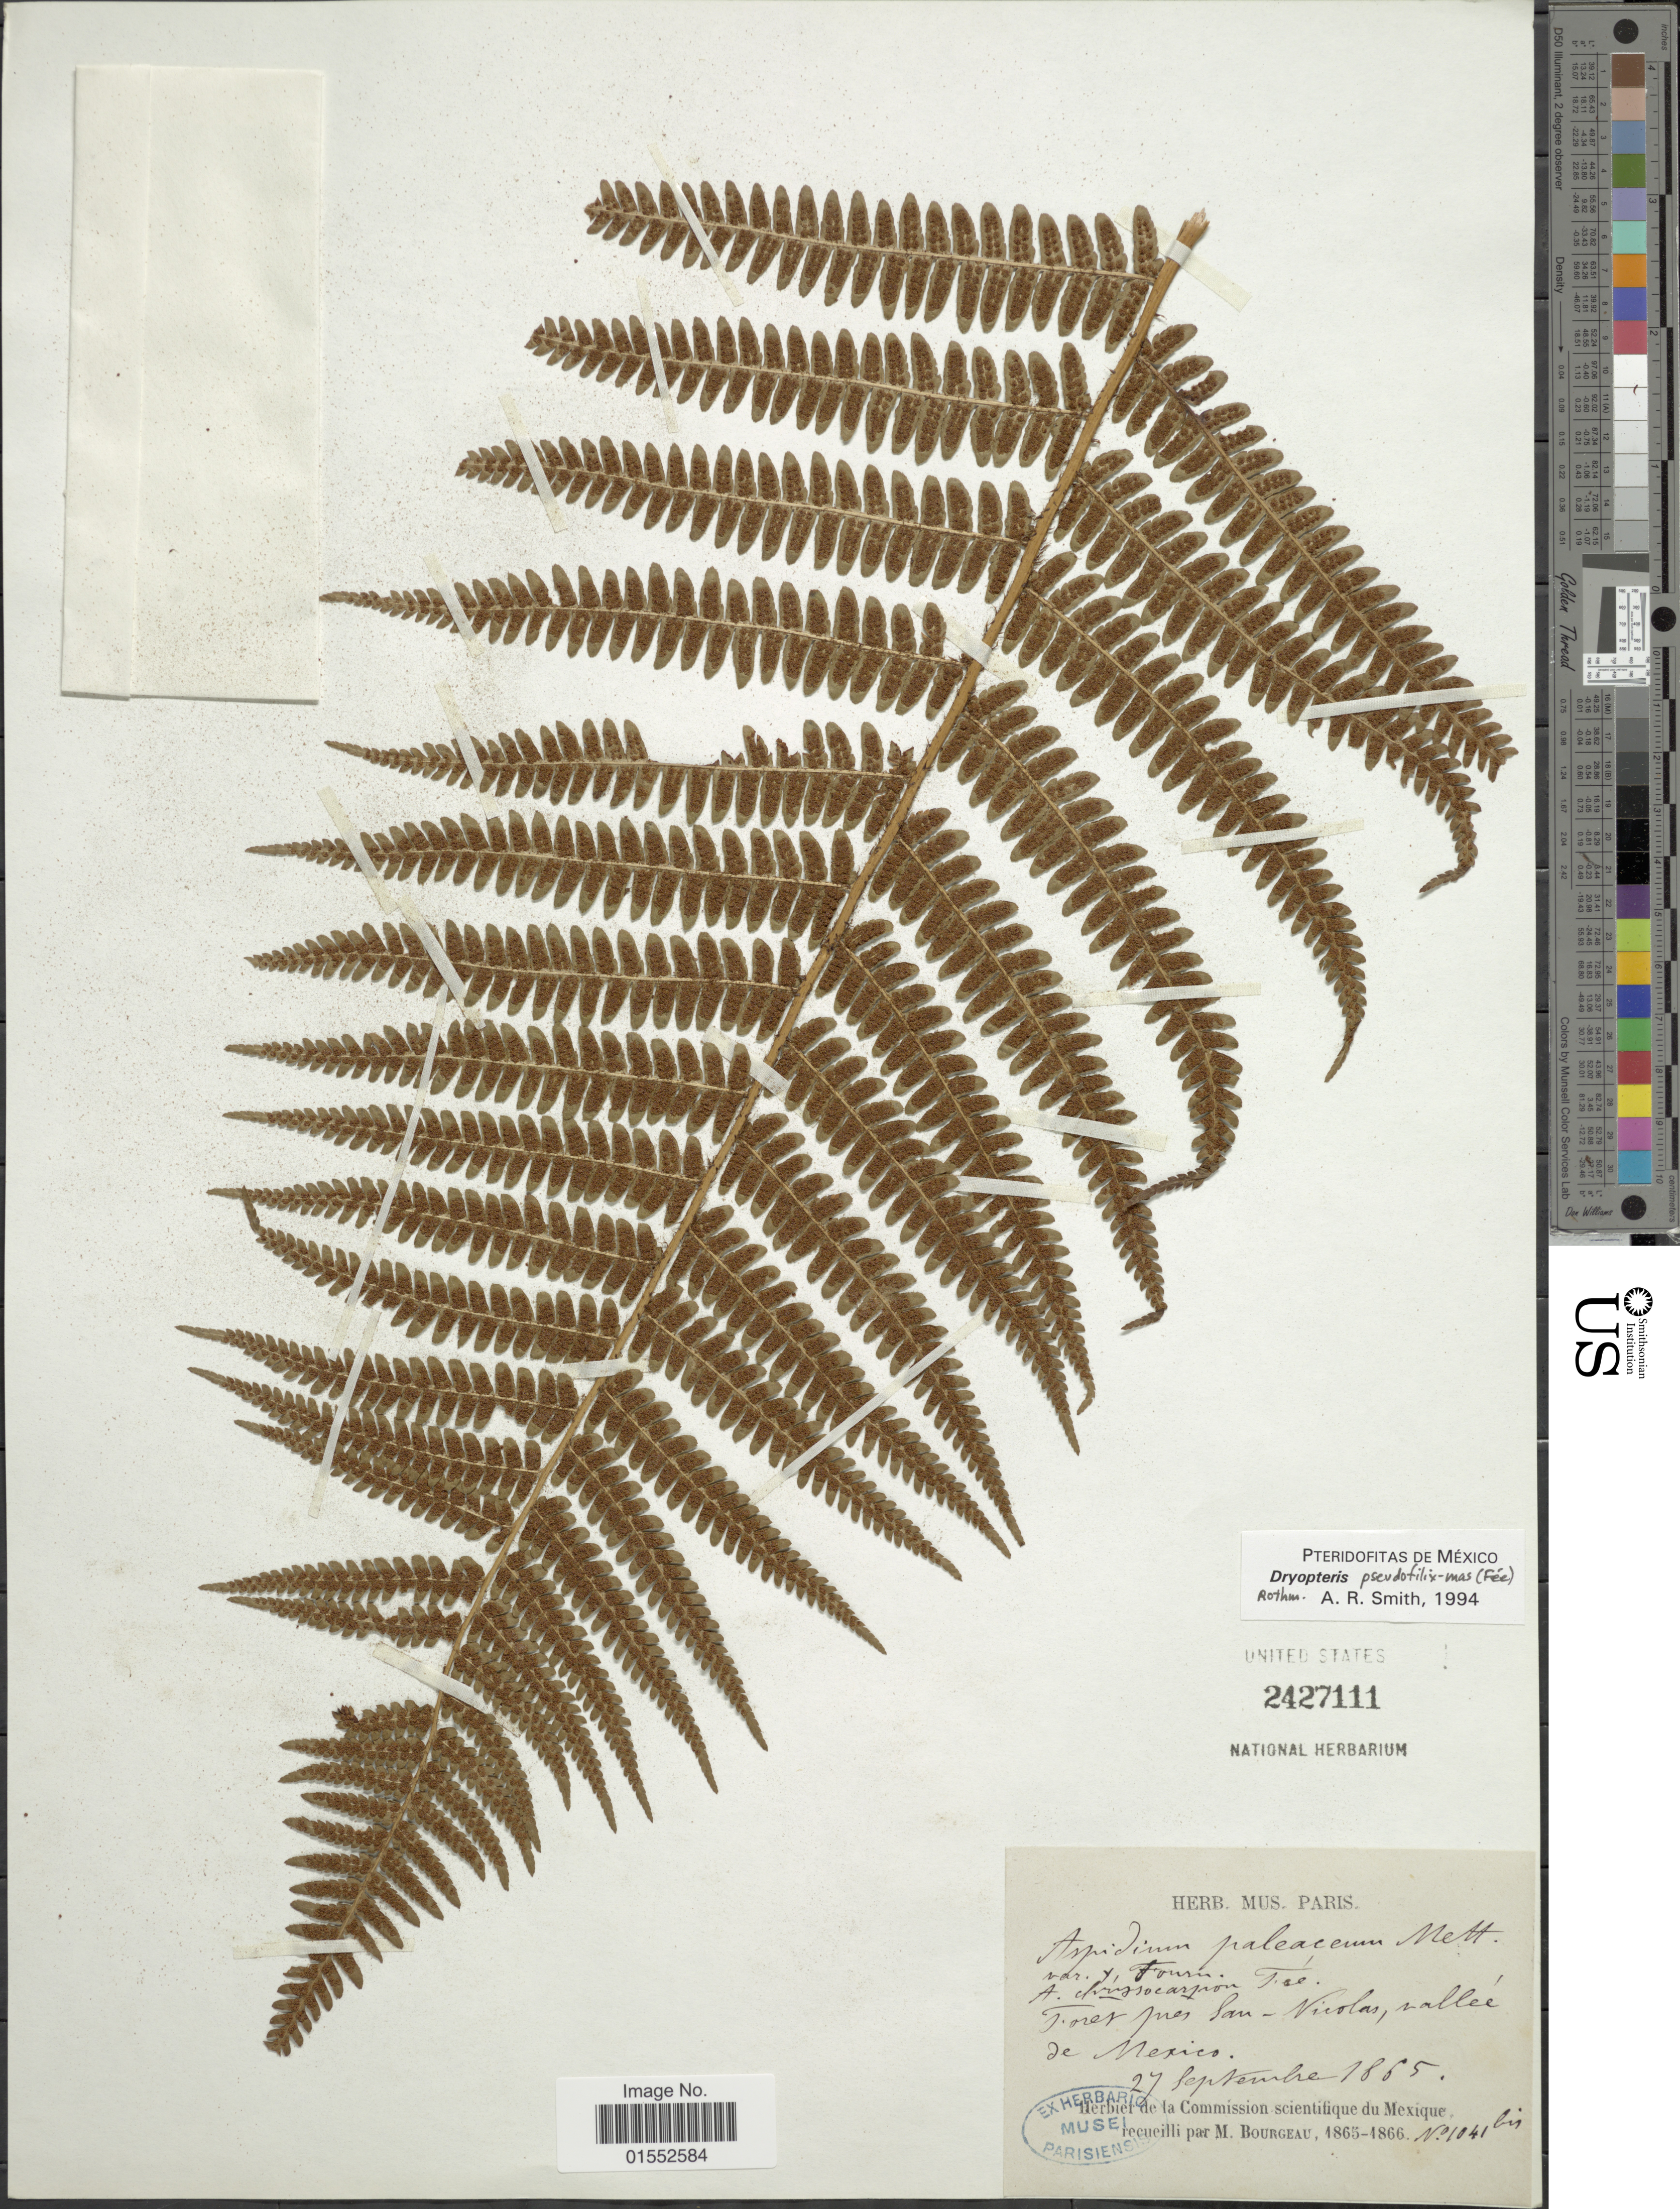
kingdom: Plantae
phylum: Tracheophyta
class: Polypodiopsida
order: Polypodiales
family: Dryopteridaceae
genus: Dryopteris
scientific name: Dryopteris pseudofilix-mas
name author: (Fée) Rothm.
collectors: M. Bourgeau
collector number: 1041bis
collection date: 1865-09-27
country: Mexico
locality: Forêt prés San-Nicolas, vallée de Mexico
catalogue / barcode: US 2427111